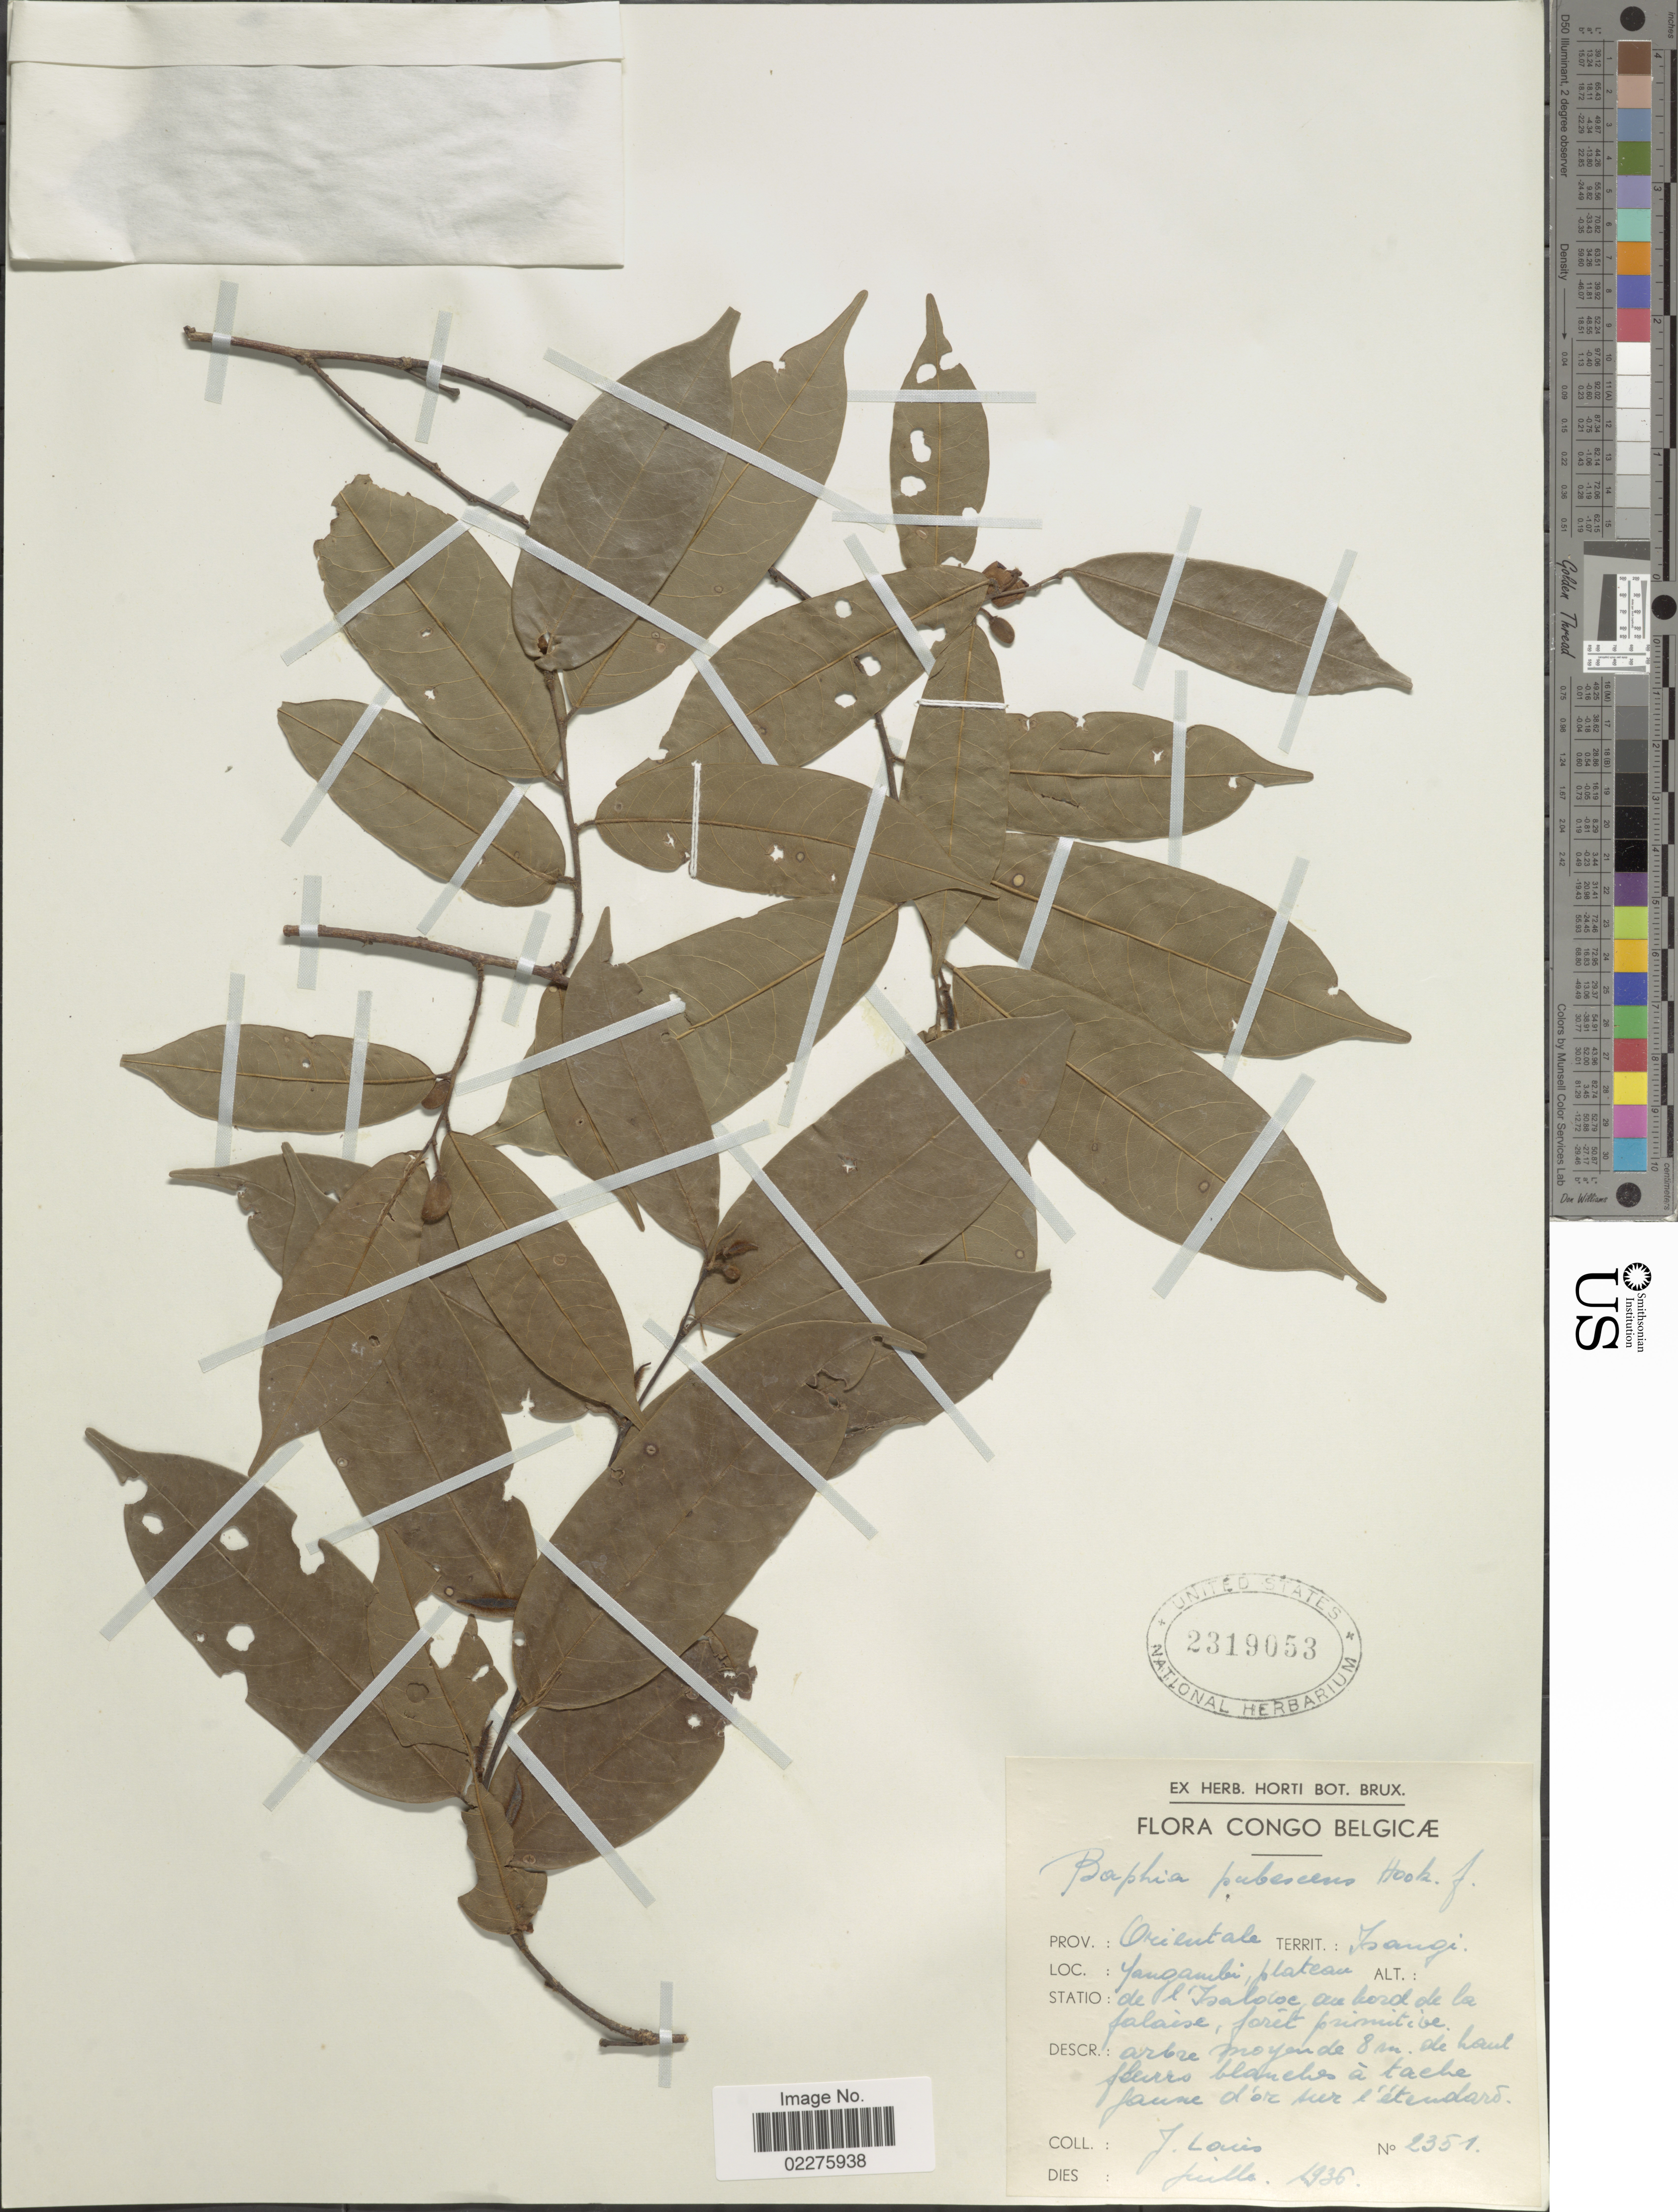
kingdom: Plantae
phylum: Tracheophyta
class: Magnoliopsida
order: Fabales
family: Fabaceae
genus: Baphia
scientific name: Baphia pubescens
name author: Hook. f.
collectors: J. Louis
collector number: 2351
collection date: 1936-07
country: Congo, Democratic Republic of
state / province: Tshopo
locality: Congo Belgicae, Tsangi, Yangambi plateau de l'Isalowe.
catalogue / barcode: US 2319053